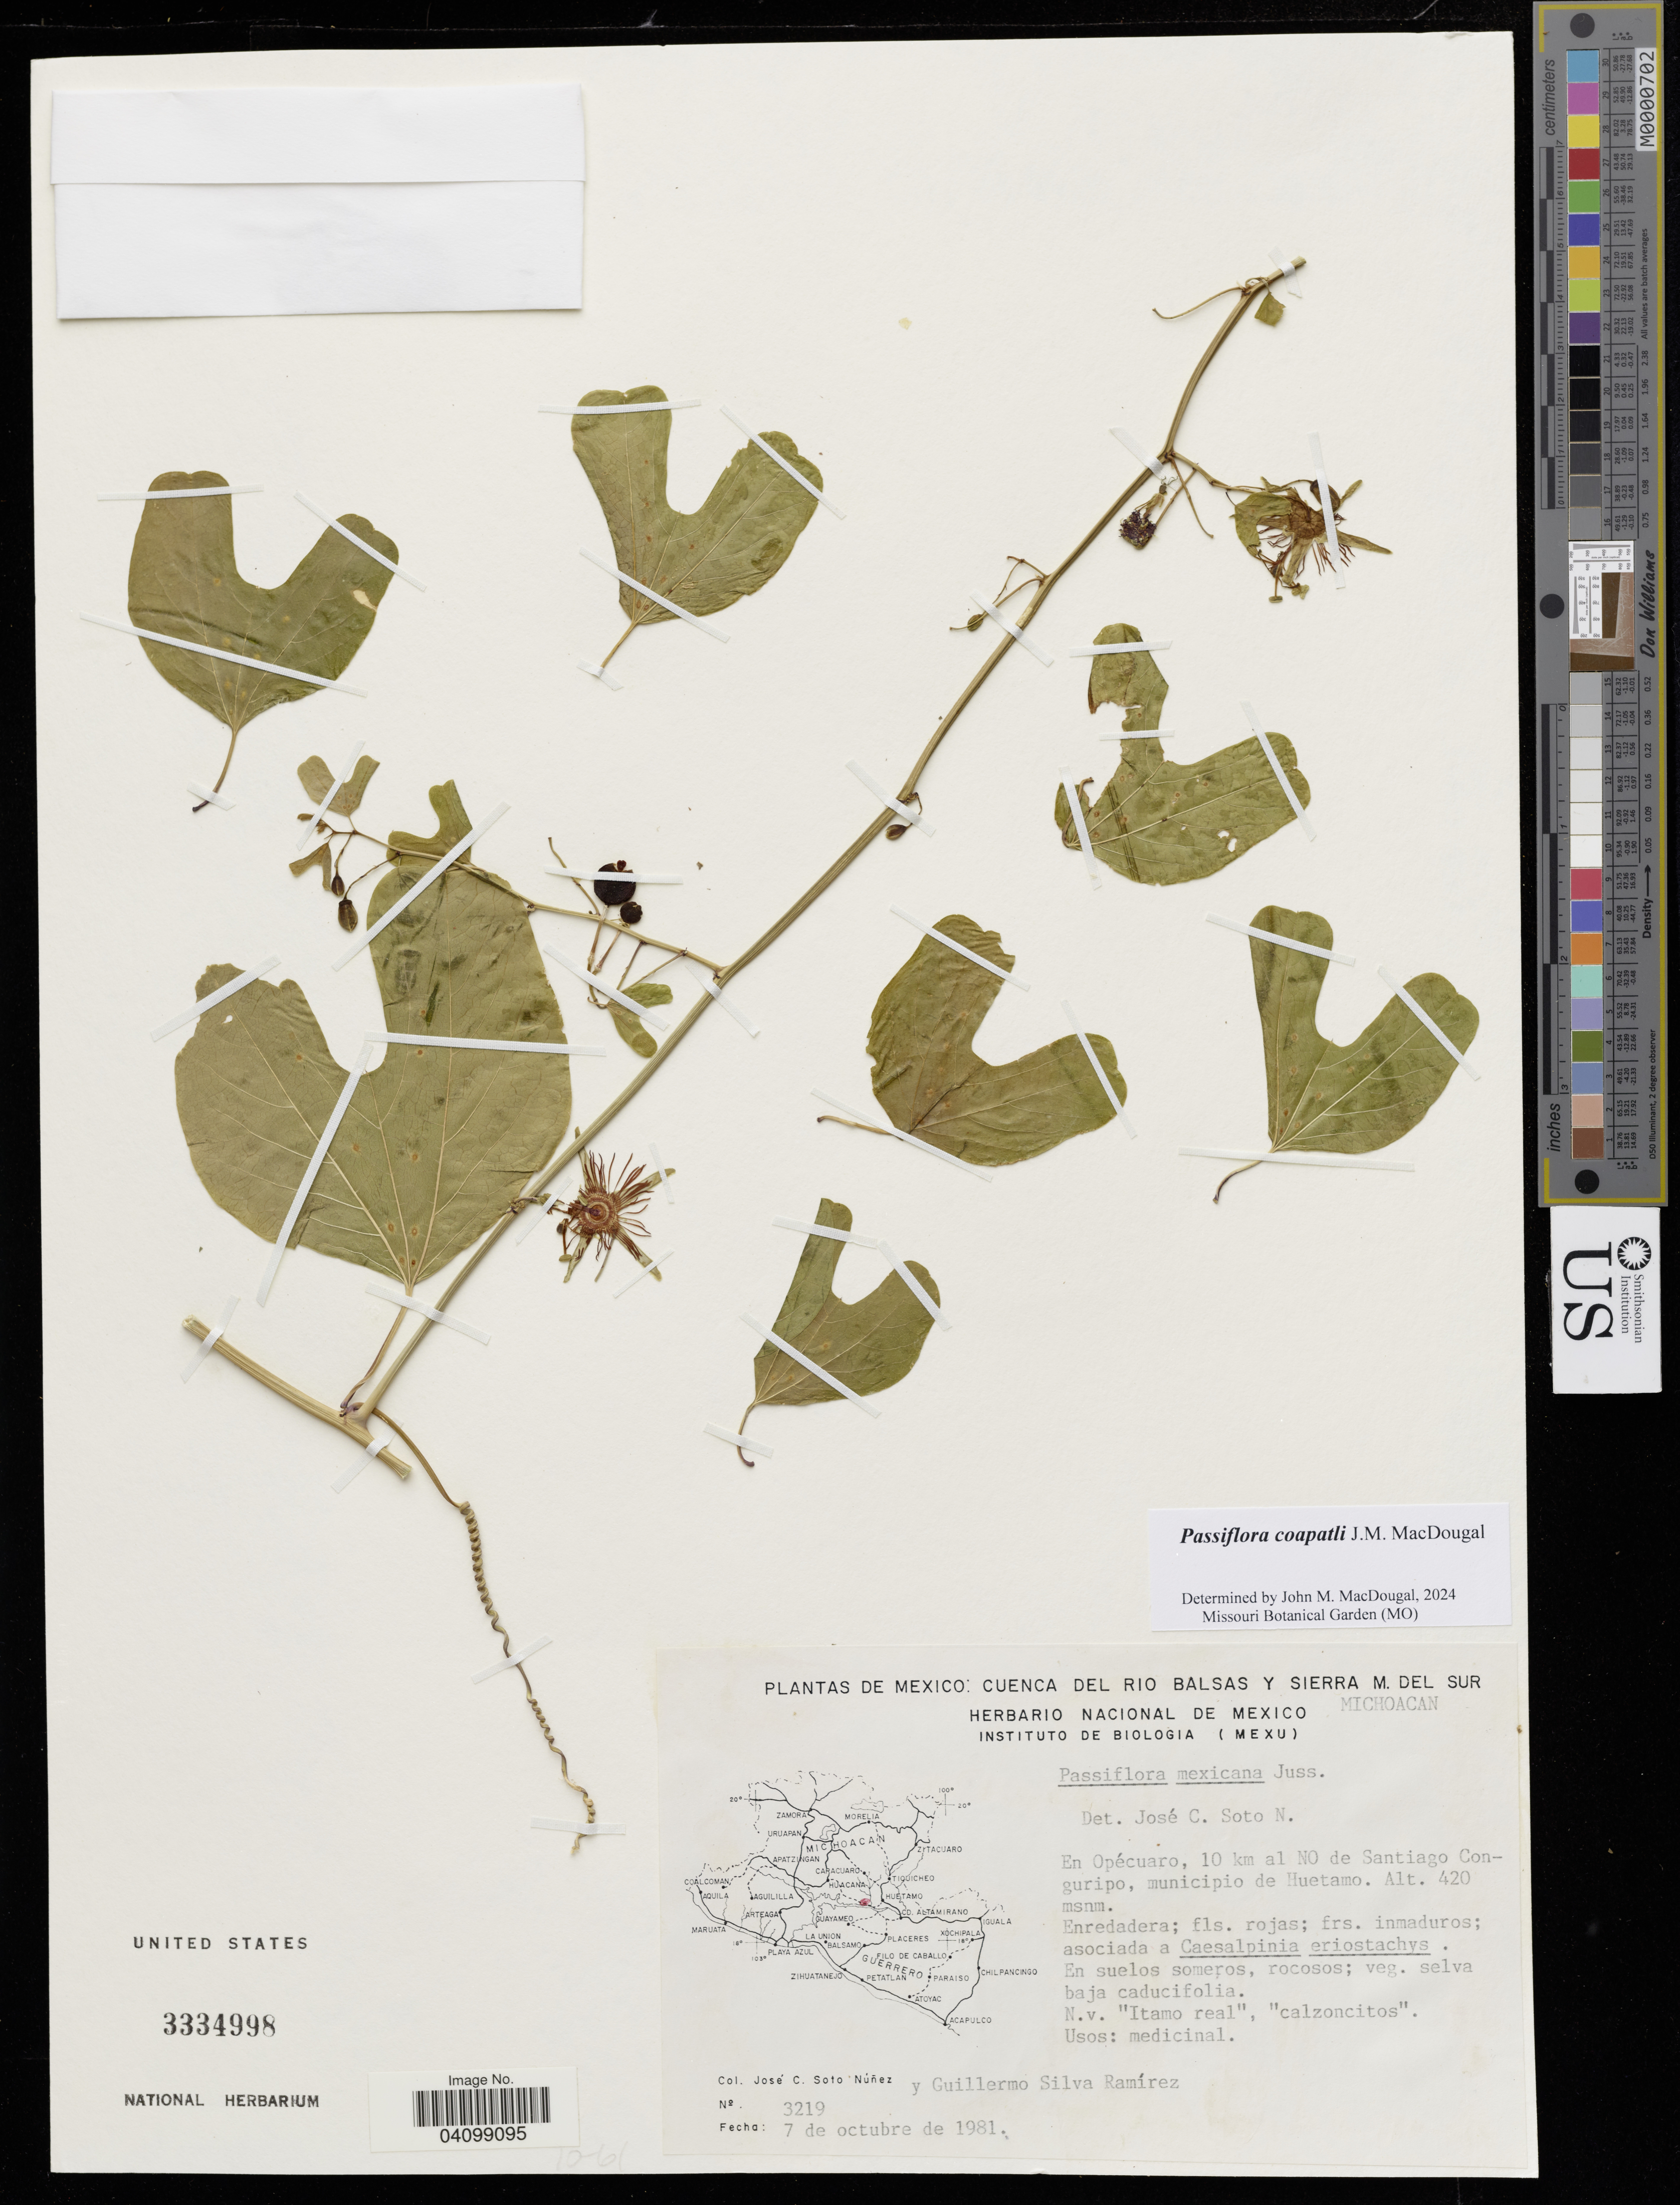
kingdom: Plantae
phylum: Tracheophyta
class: Magnoliopsida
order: Malpighiales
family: Passifloraceae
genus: Passiflora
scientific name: Passiflora mexicana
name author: Juss.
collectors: J. C. Soto Núñez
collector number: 3219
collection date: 1981-10-07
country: Mexico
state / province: Michoacán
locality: Cuenca del rio Balsas y Sierra M. del Sur. En Opécuaro, 10 km al NO de Santiago Conguripo, municipio de Huetamo.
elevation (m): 420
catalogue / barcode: US 3334998